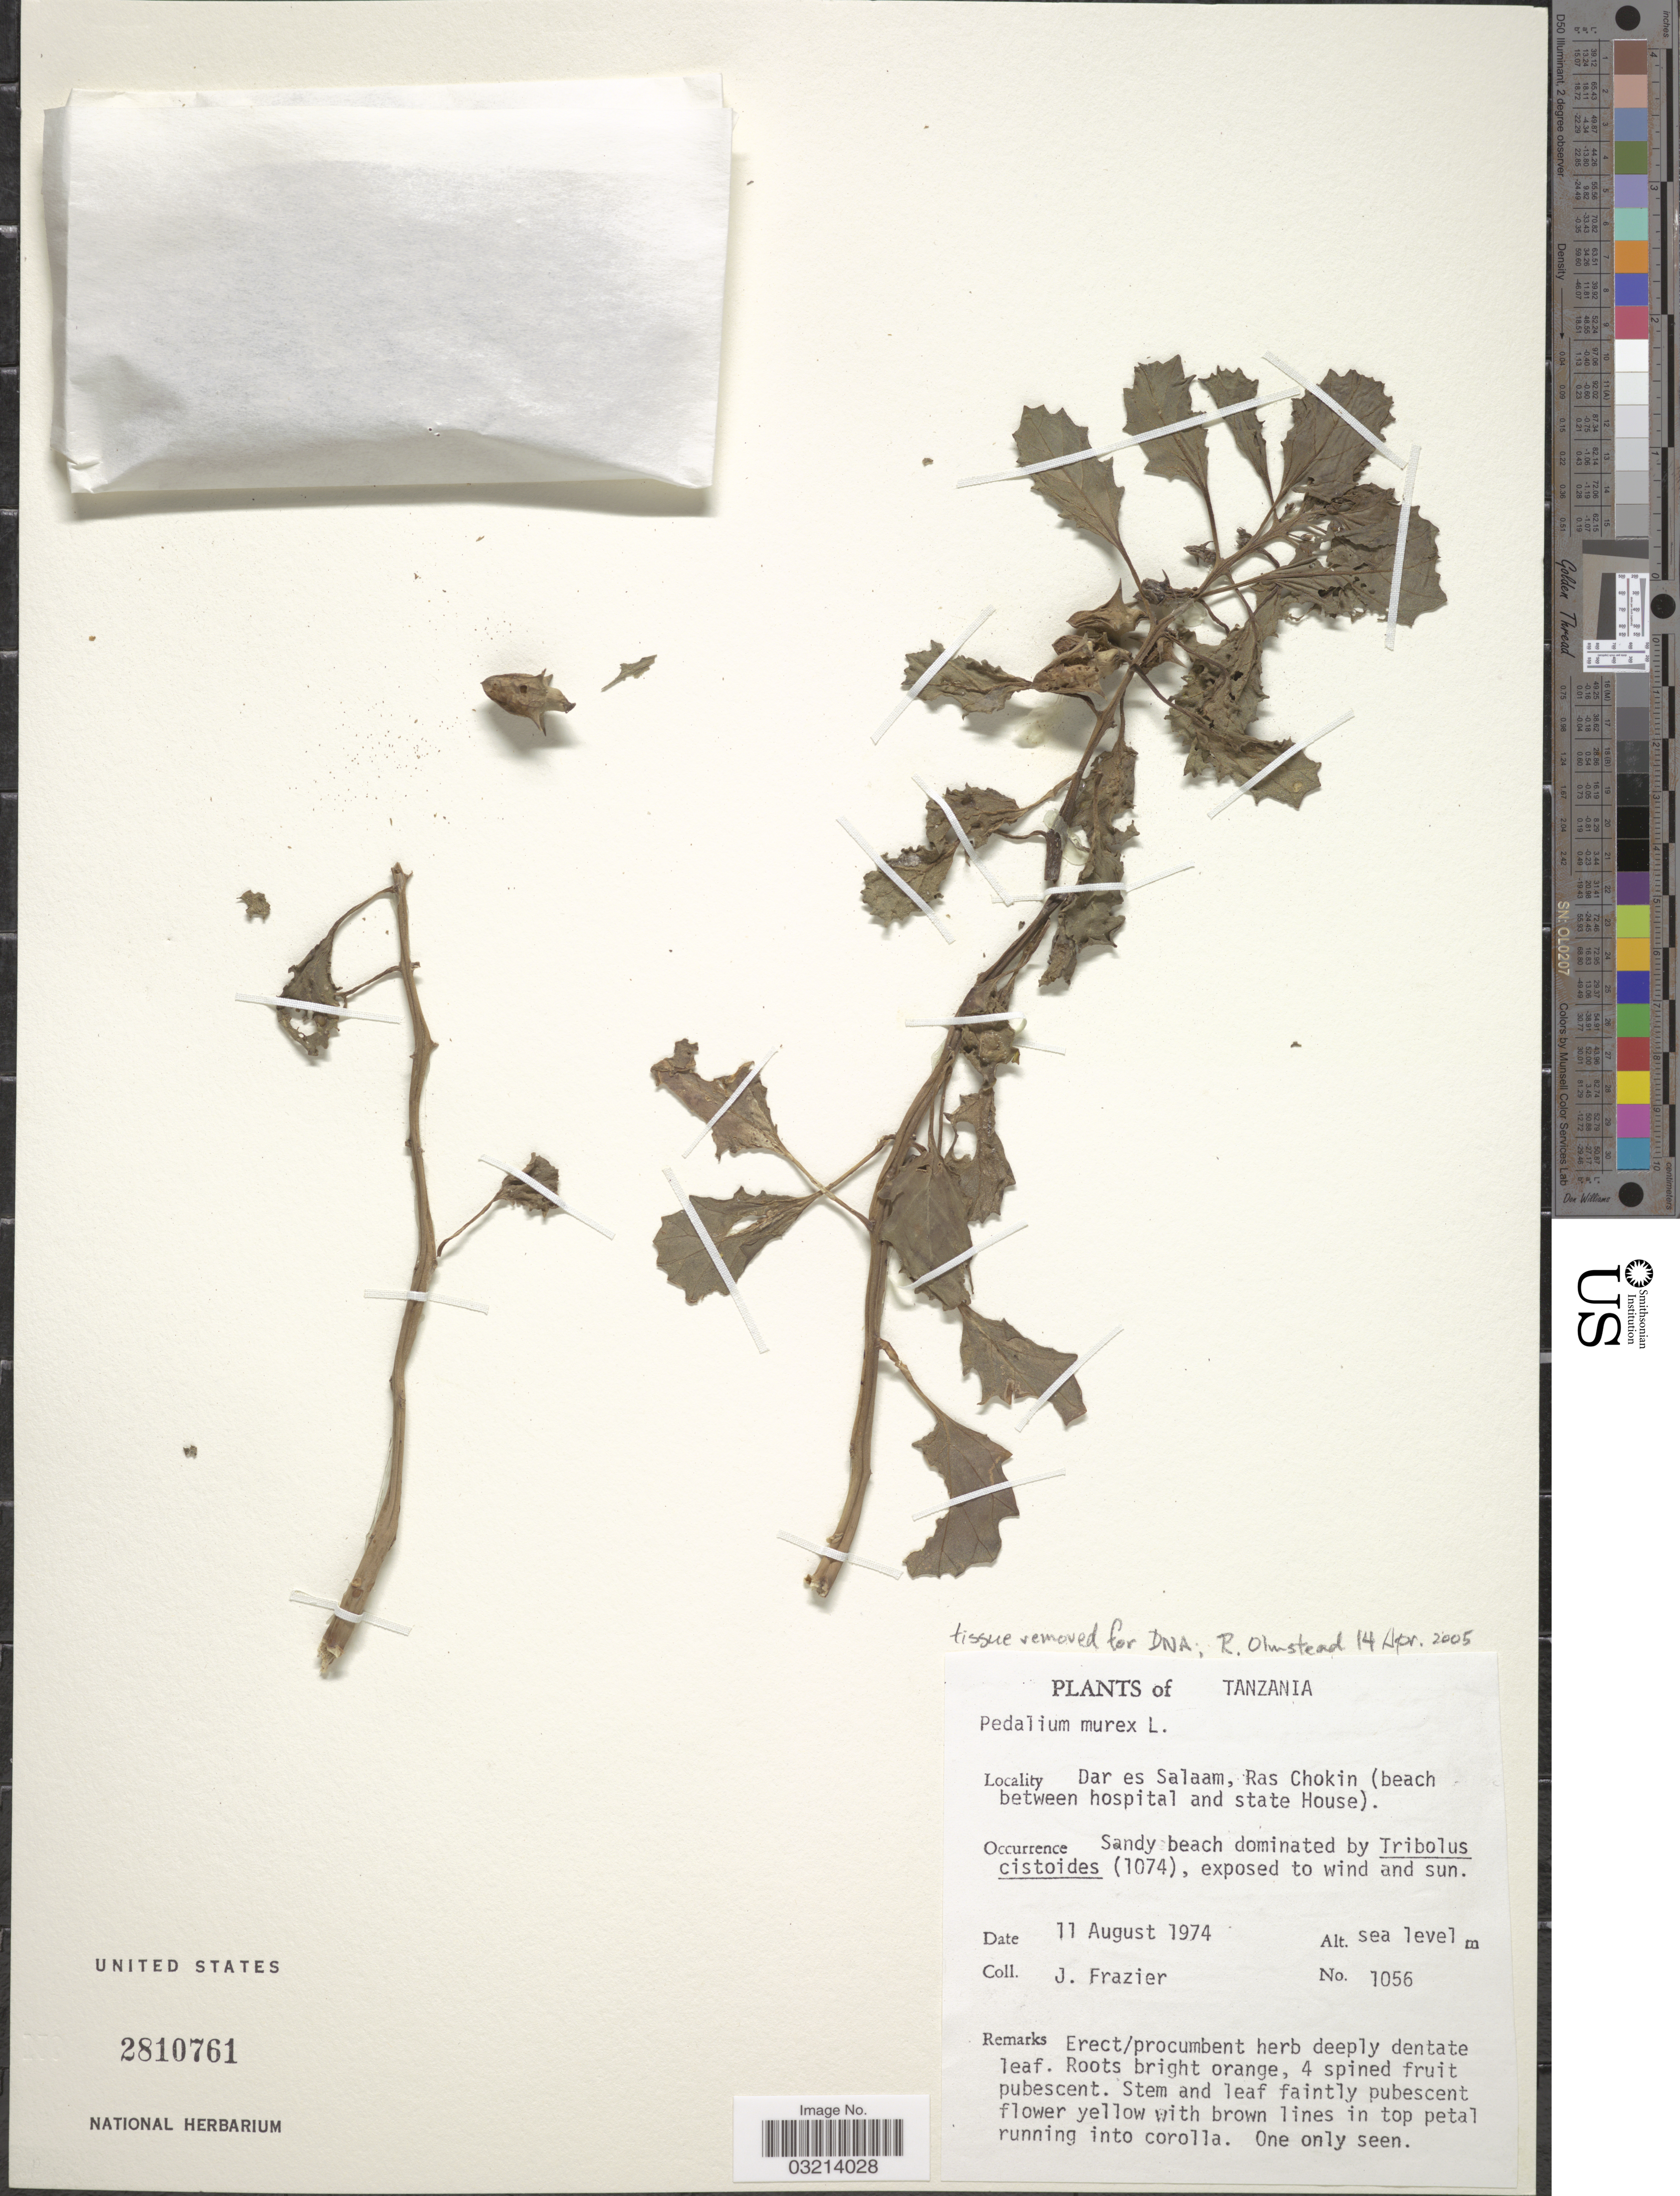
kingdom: Plantae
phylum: Tracheophyta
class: Magnoliopsida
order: Lamiales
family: Pedaliaceae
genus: Pedalium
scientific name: Pedalium murex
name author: L.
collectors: J. Frazier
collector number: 1056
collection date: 1974-08-11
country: Tanzania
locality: Dar es Salaam, Ras Chokin (beach between hospital and state House).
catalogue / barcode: US 2810761